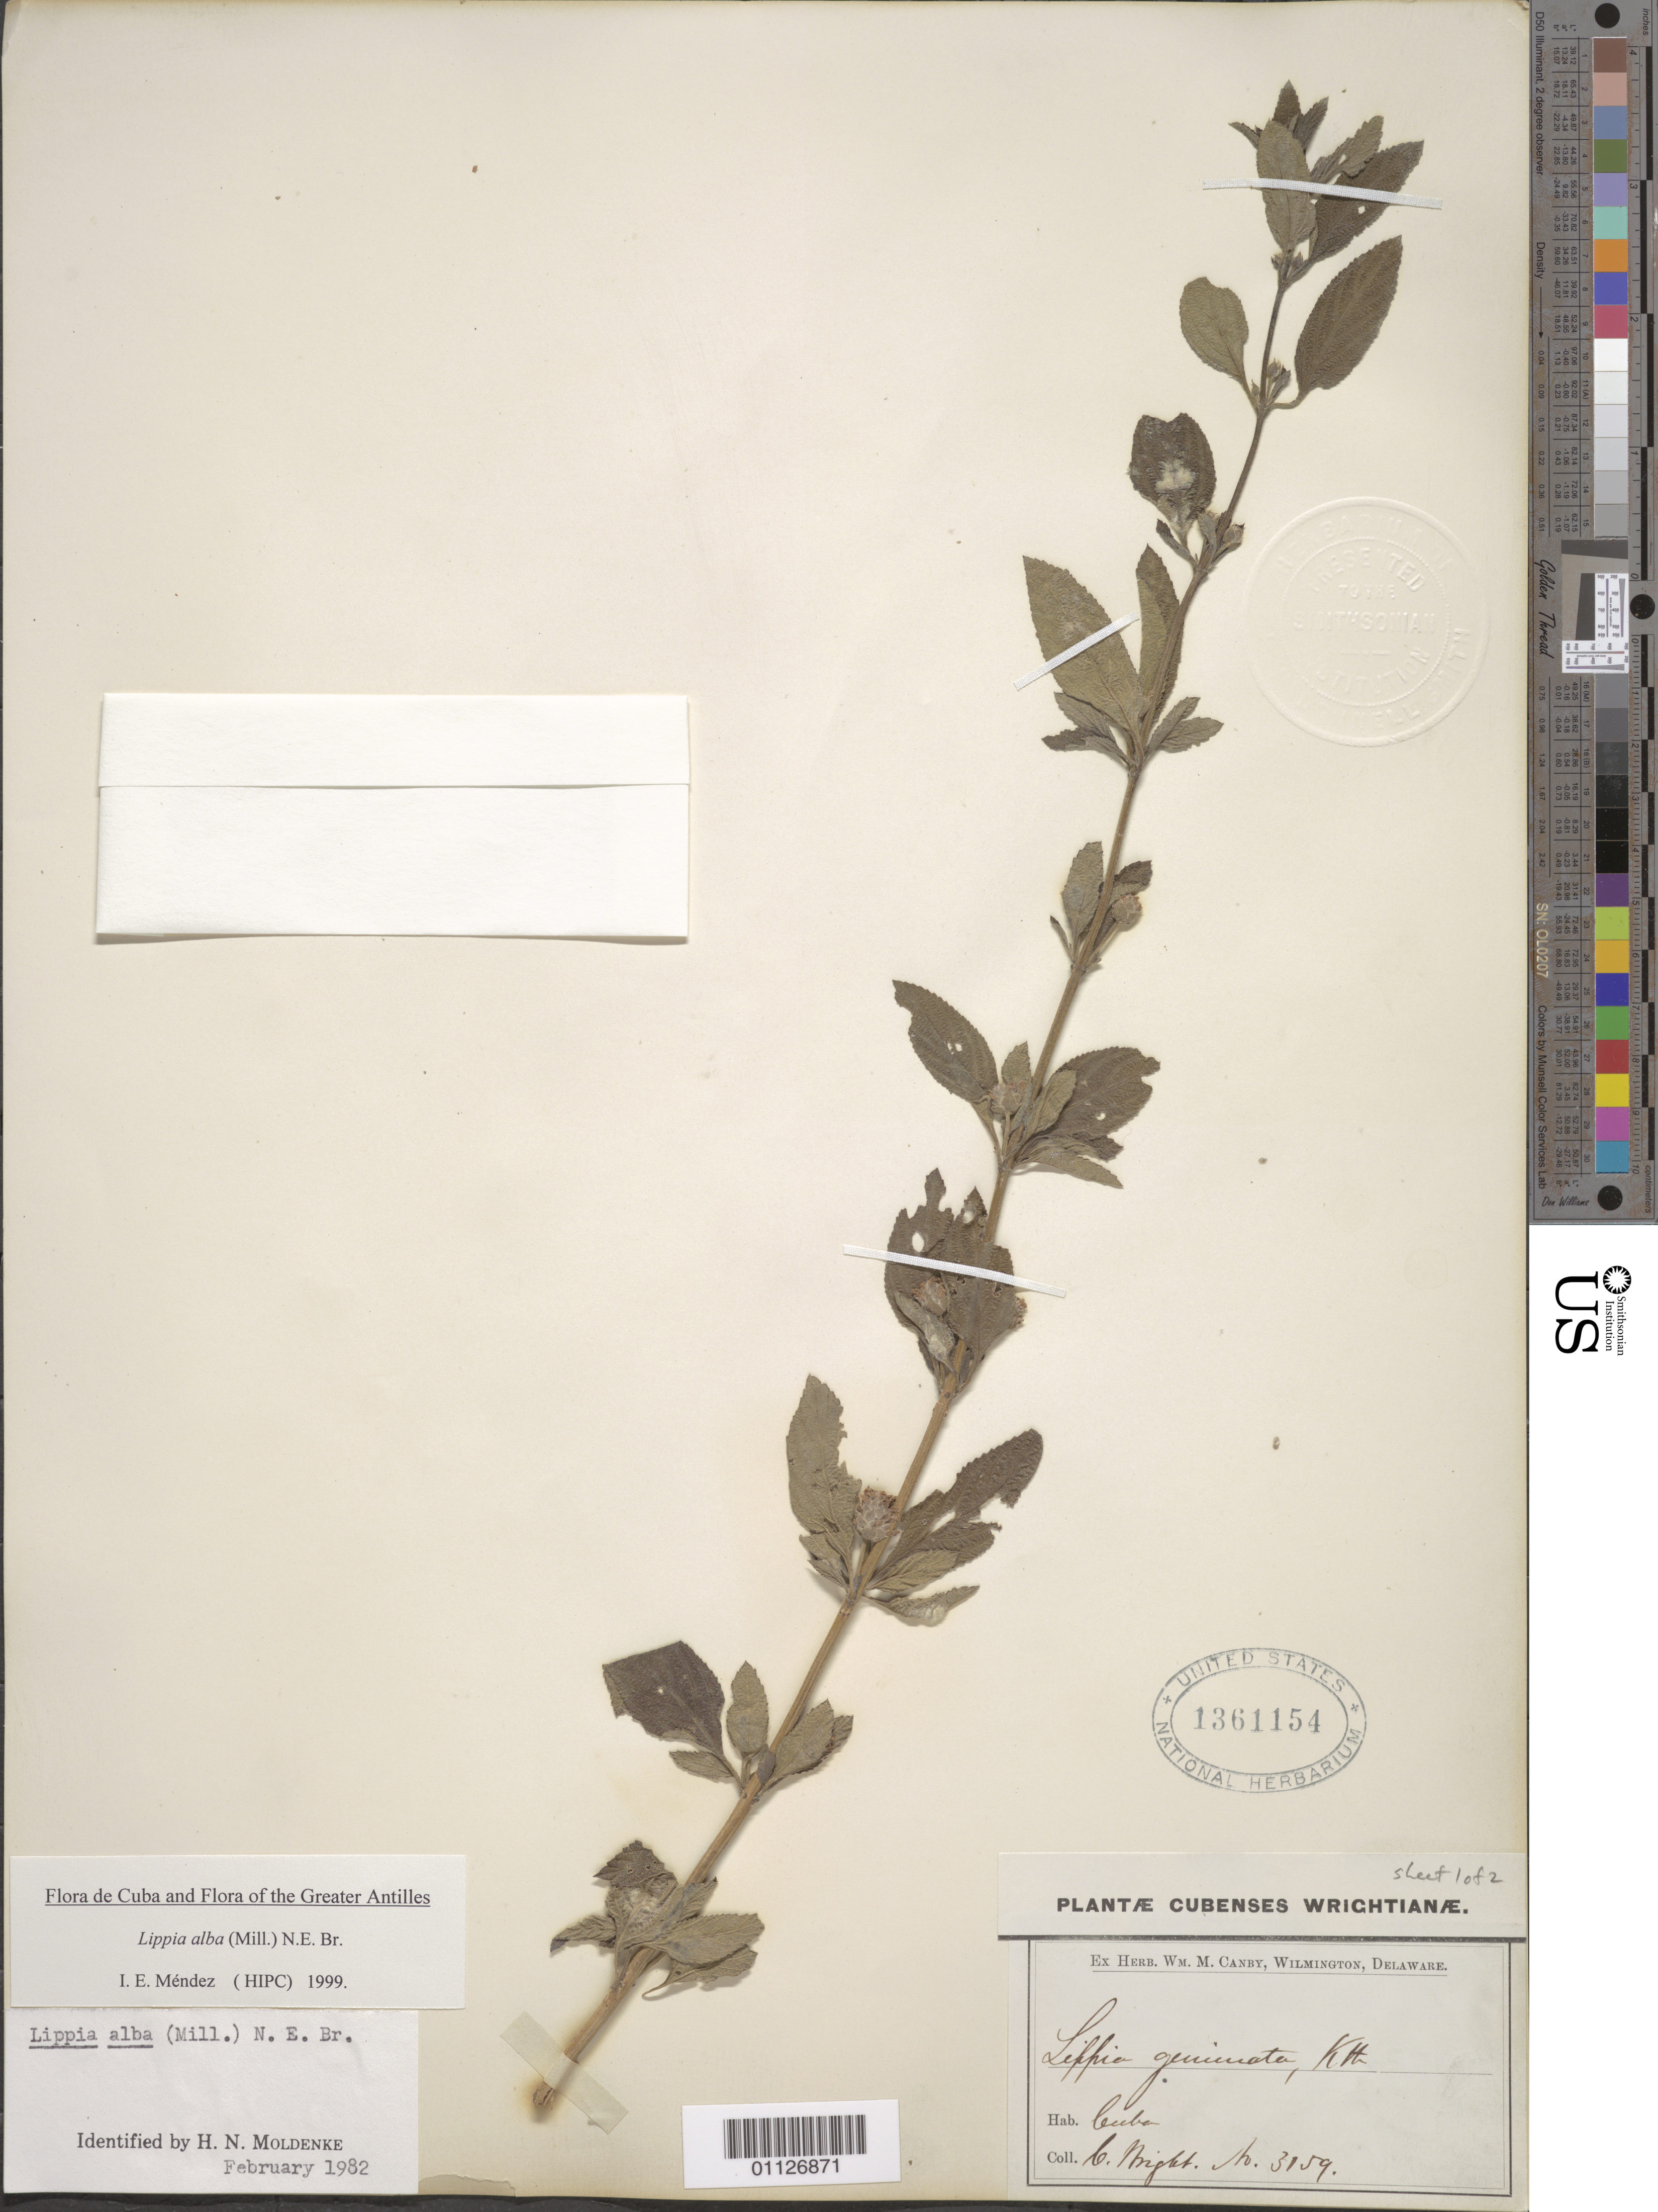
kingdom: Plantae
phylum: Tracheophyta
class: Magnoliopsida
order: Lamiales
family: Verbenaceae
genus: Lippia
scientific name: Lippia alba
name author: (Mill.) N.E. Br. ex Britton & P. Wilson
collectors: C. Wright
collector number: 3159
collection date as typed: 1800 to 1899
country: Cuba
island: Cuba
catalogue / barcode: US 1361154